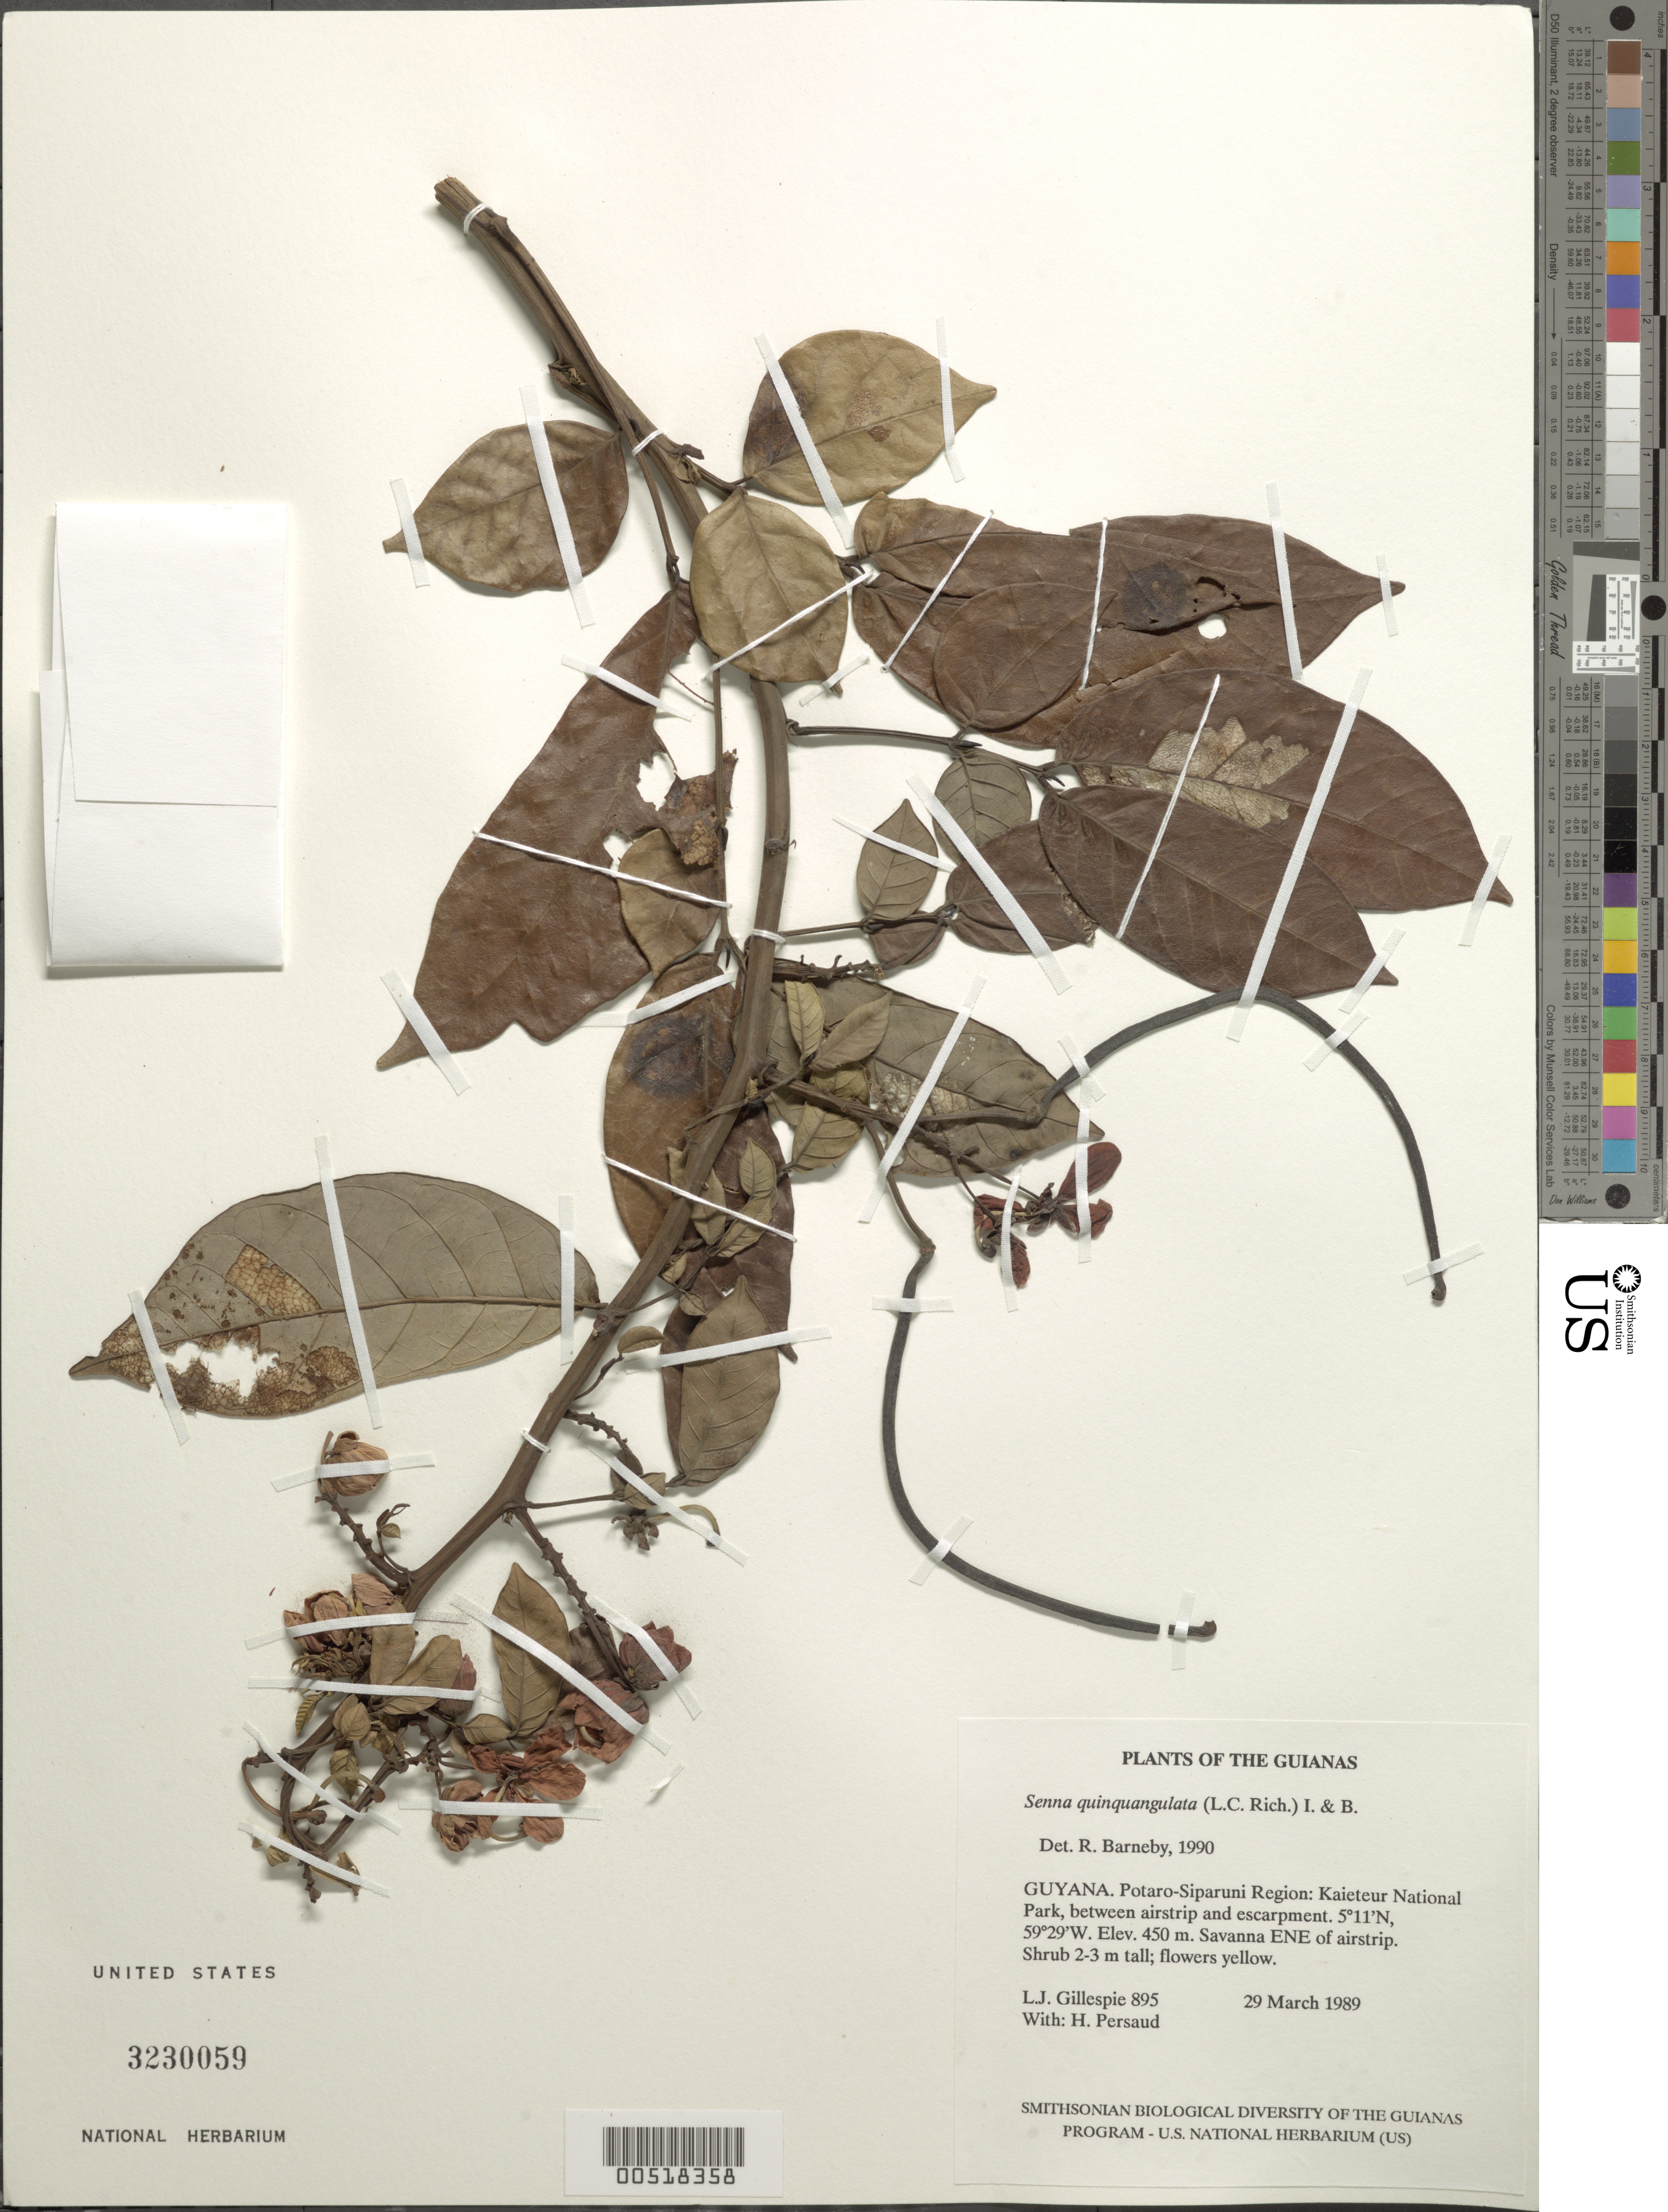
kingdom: Plantae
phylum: Tracheophyta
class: Magnoliopsida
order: Fabales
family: Fabaceae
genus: Senna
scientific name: Senna quinquangulata var. quinquangulata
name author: H.S. Irwin & Barneby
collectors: L. J. Gillespie & H. Persaud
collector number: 895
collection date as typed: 29 March 1989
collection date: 1989-03-29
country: Guyana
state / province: Potaro-Siparuni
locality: Kaieteur National Park, between airstrip and escarpment. ENE of airstrip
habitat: Savanna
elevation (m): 450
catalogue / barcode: US 3230059